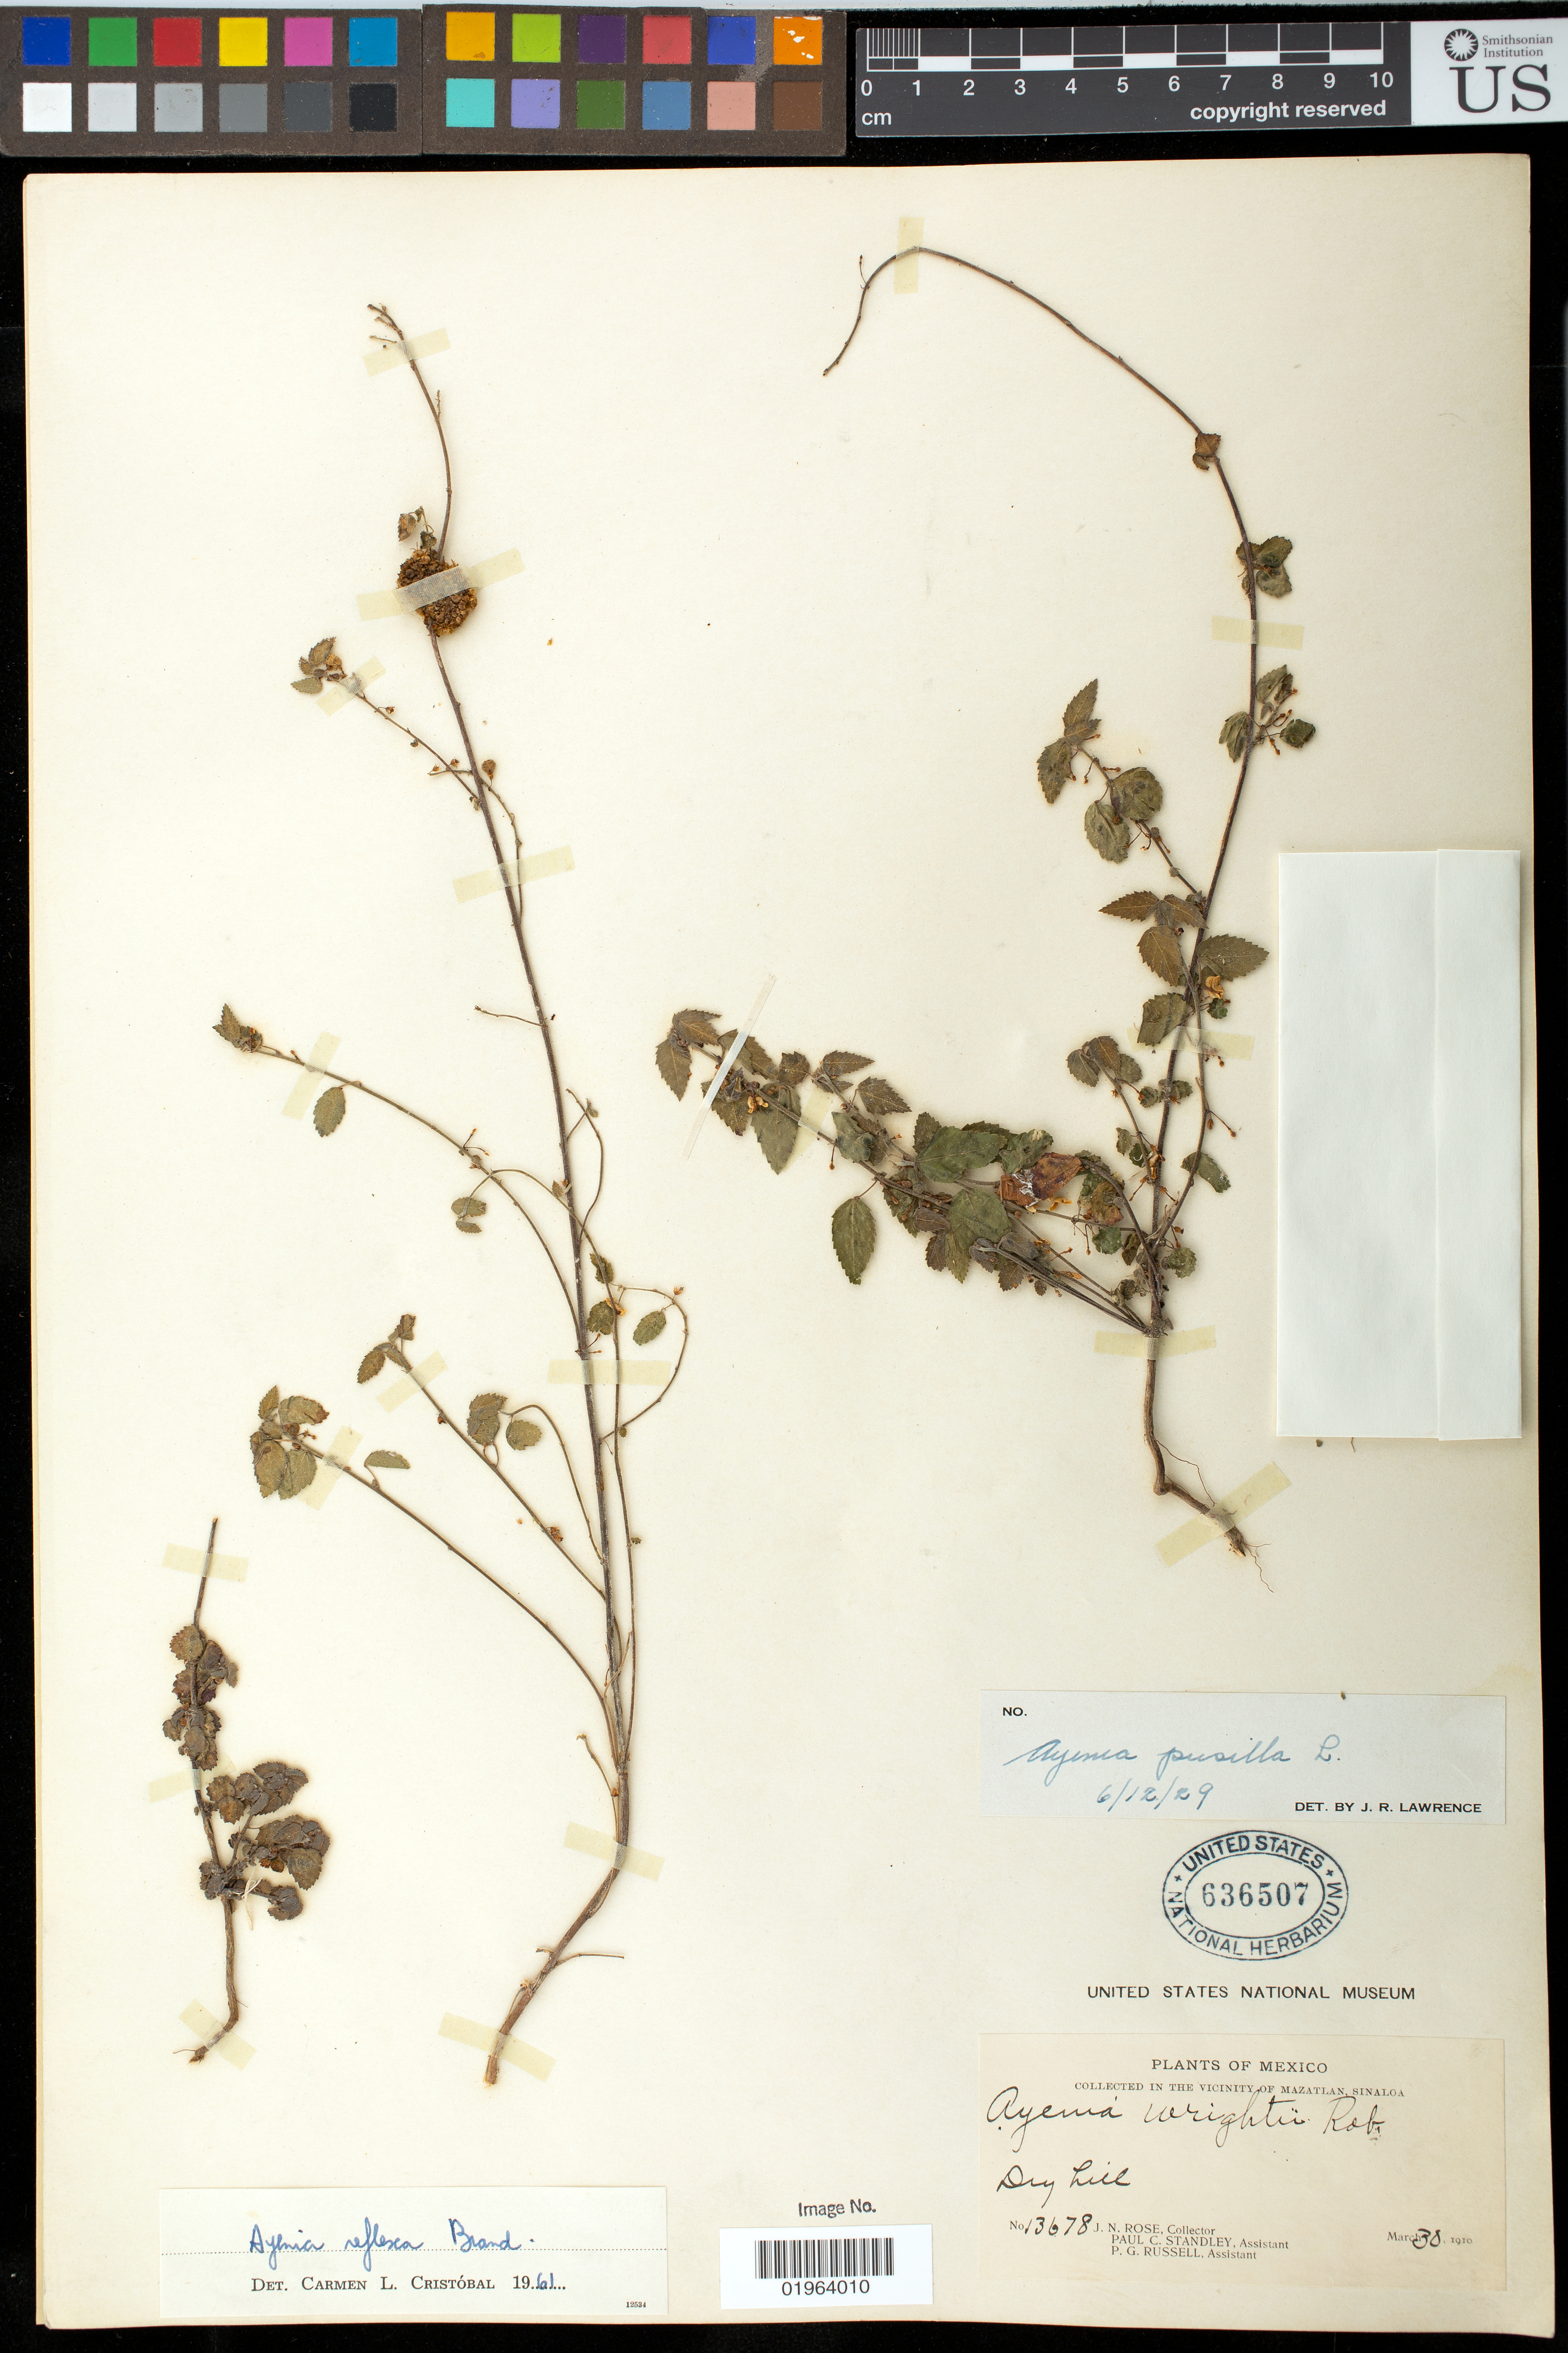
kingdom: Plantae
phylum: Tracheophyta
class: Magnoliopsida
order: Malvales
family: Malvaceae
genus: Ayenia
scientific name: Ayenia filiformis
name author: S. Watson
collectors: J. N. Rose, P. C. Standley & P. G. Russell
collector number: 13678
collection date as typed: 30 Mar 1910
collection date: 1910-03-30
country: Mexico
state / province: Sinaloa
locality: Mazatlan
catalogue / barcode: US 636507